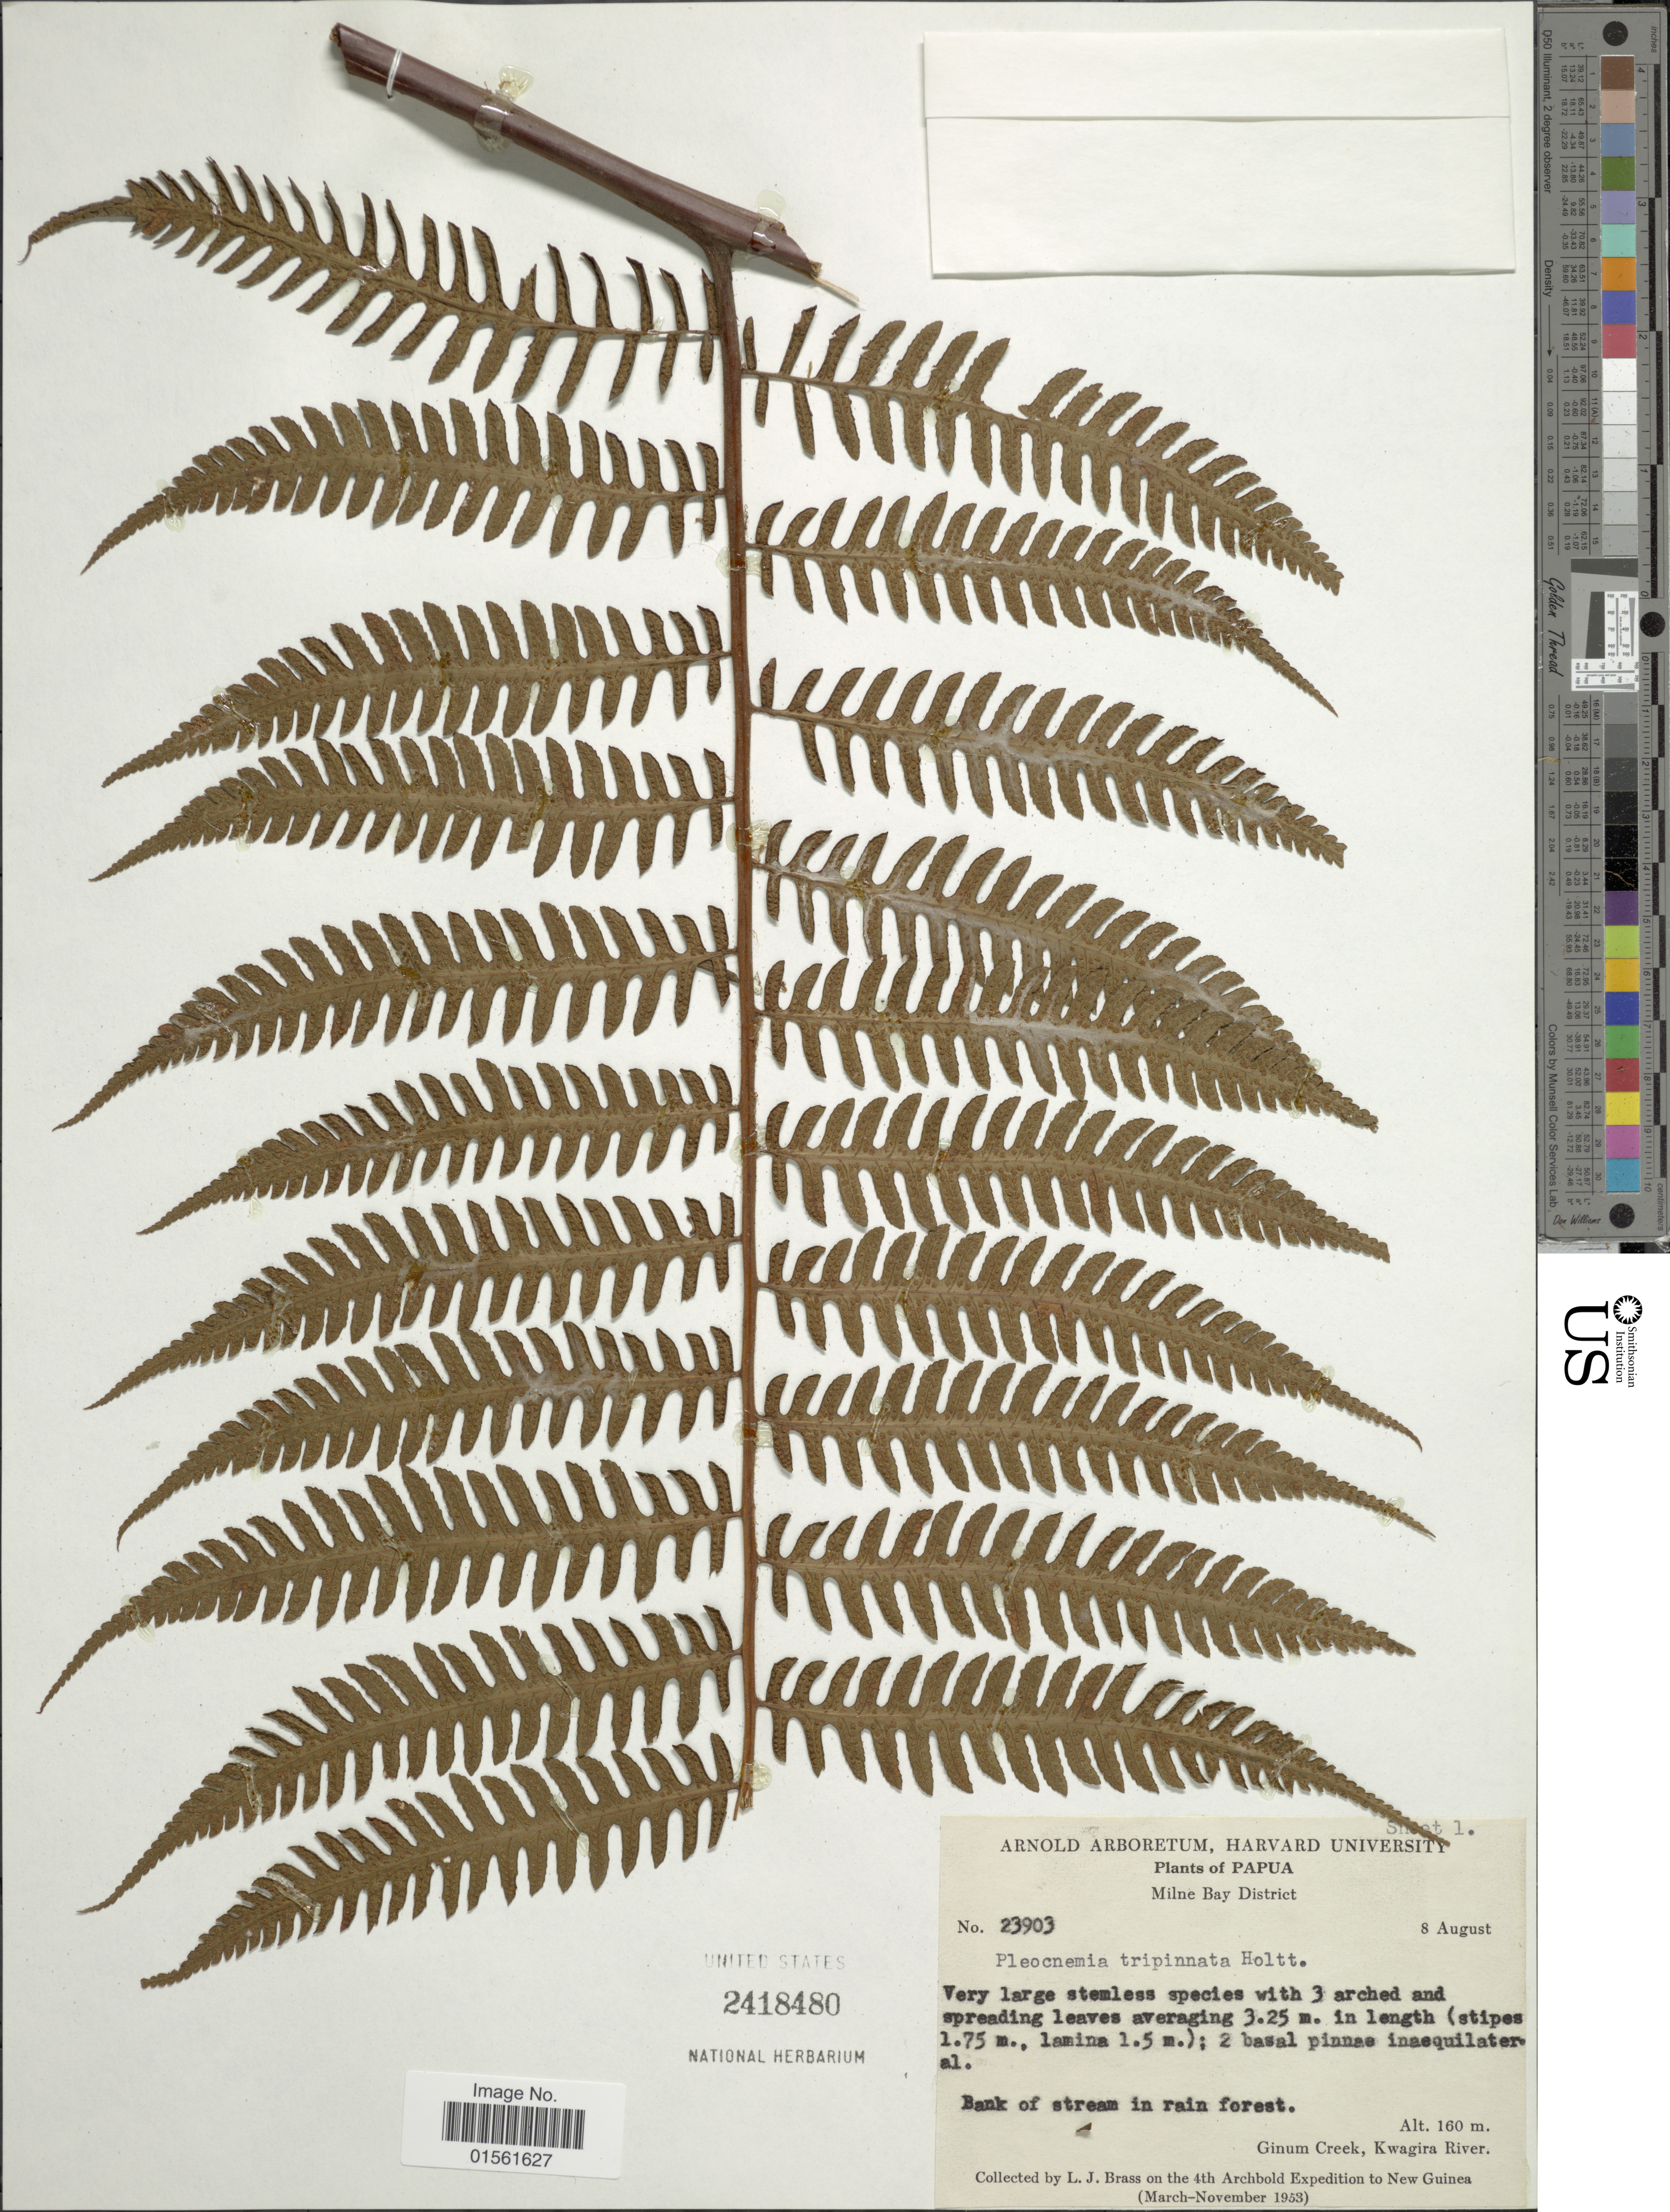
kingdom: Plantae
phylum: Tracheophyta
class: Polypodiopsida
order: Polypodiales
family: Dryopteridaceae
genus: Pleocnemia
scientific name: Pleocnemia dahlii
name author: (Hieron.) Holttum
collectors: L. J. Brass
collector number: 23903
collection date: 1953-08-08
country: Papua New Guinea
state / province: Milne Bay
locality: Papua, Milne Bay District, Ginum Creek, Kwagira River.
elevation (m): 160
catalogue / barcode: US 2418480